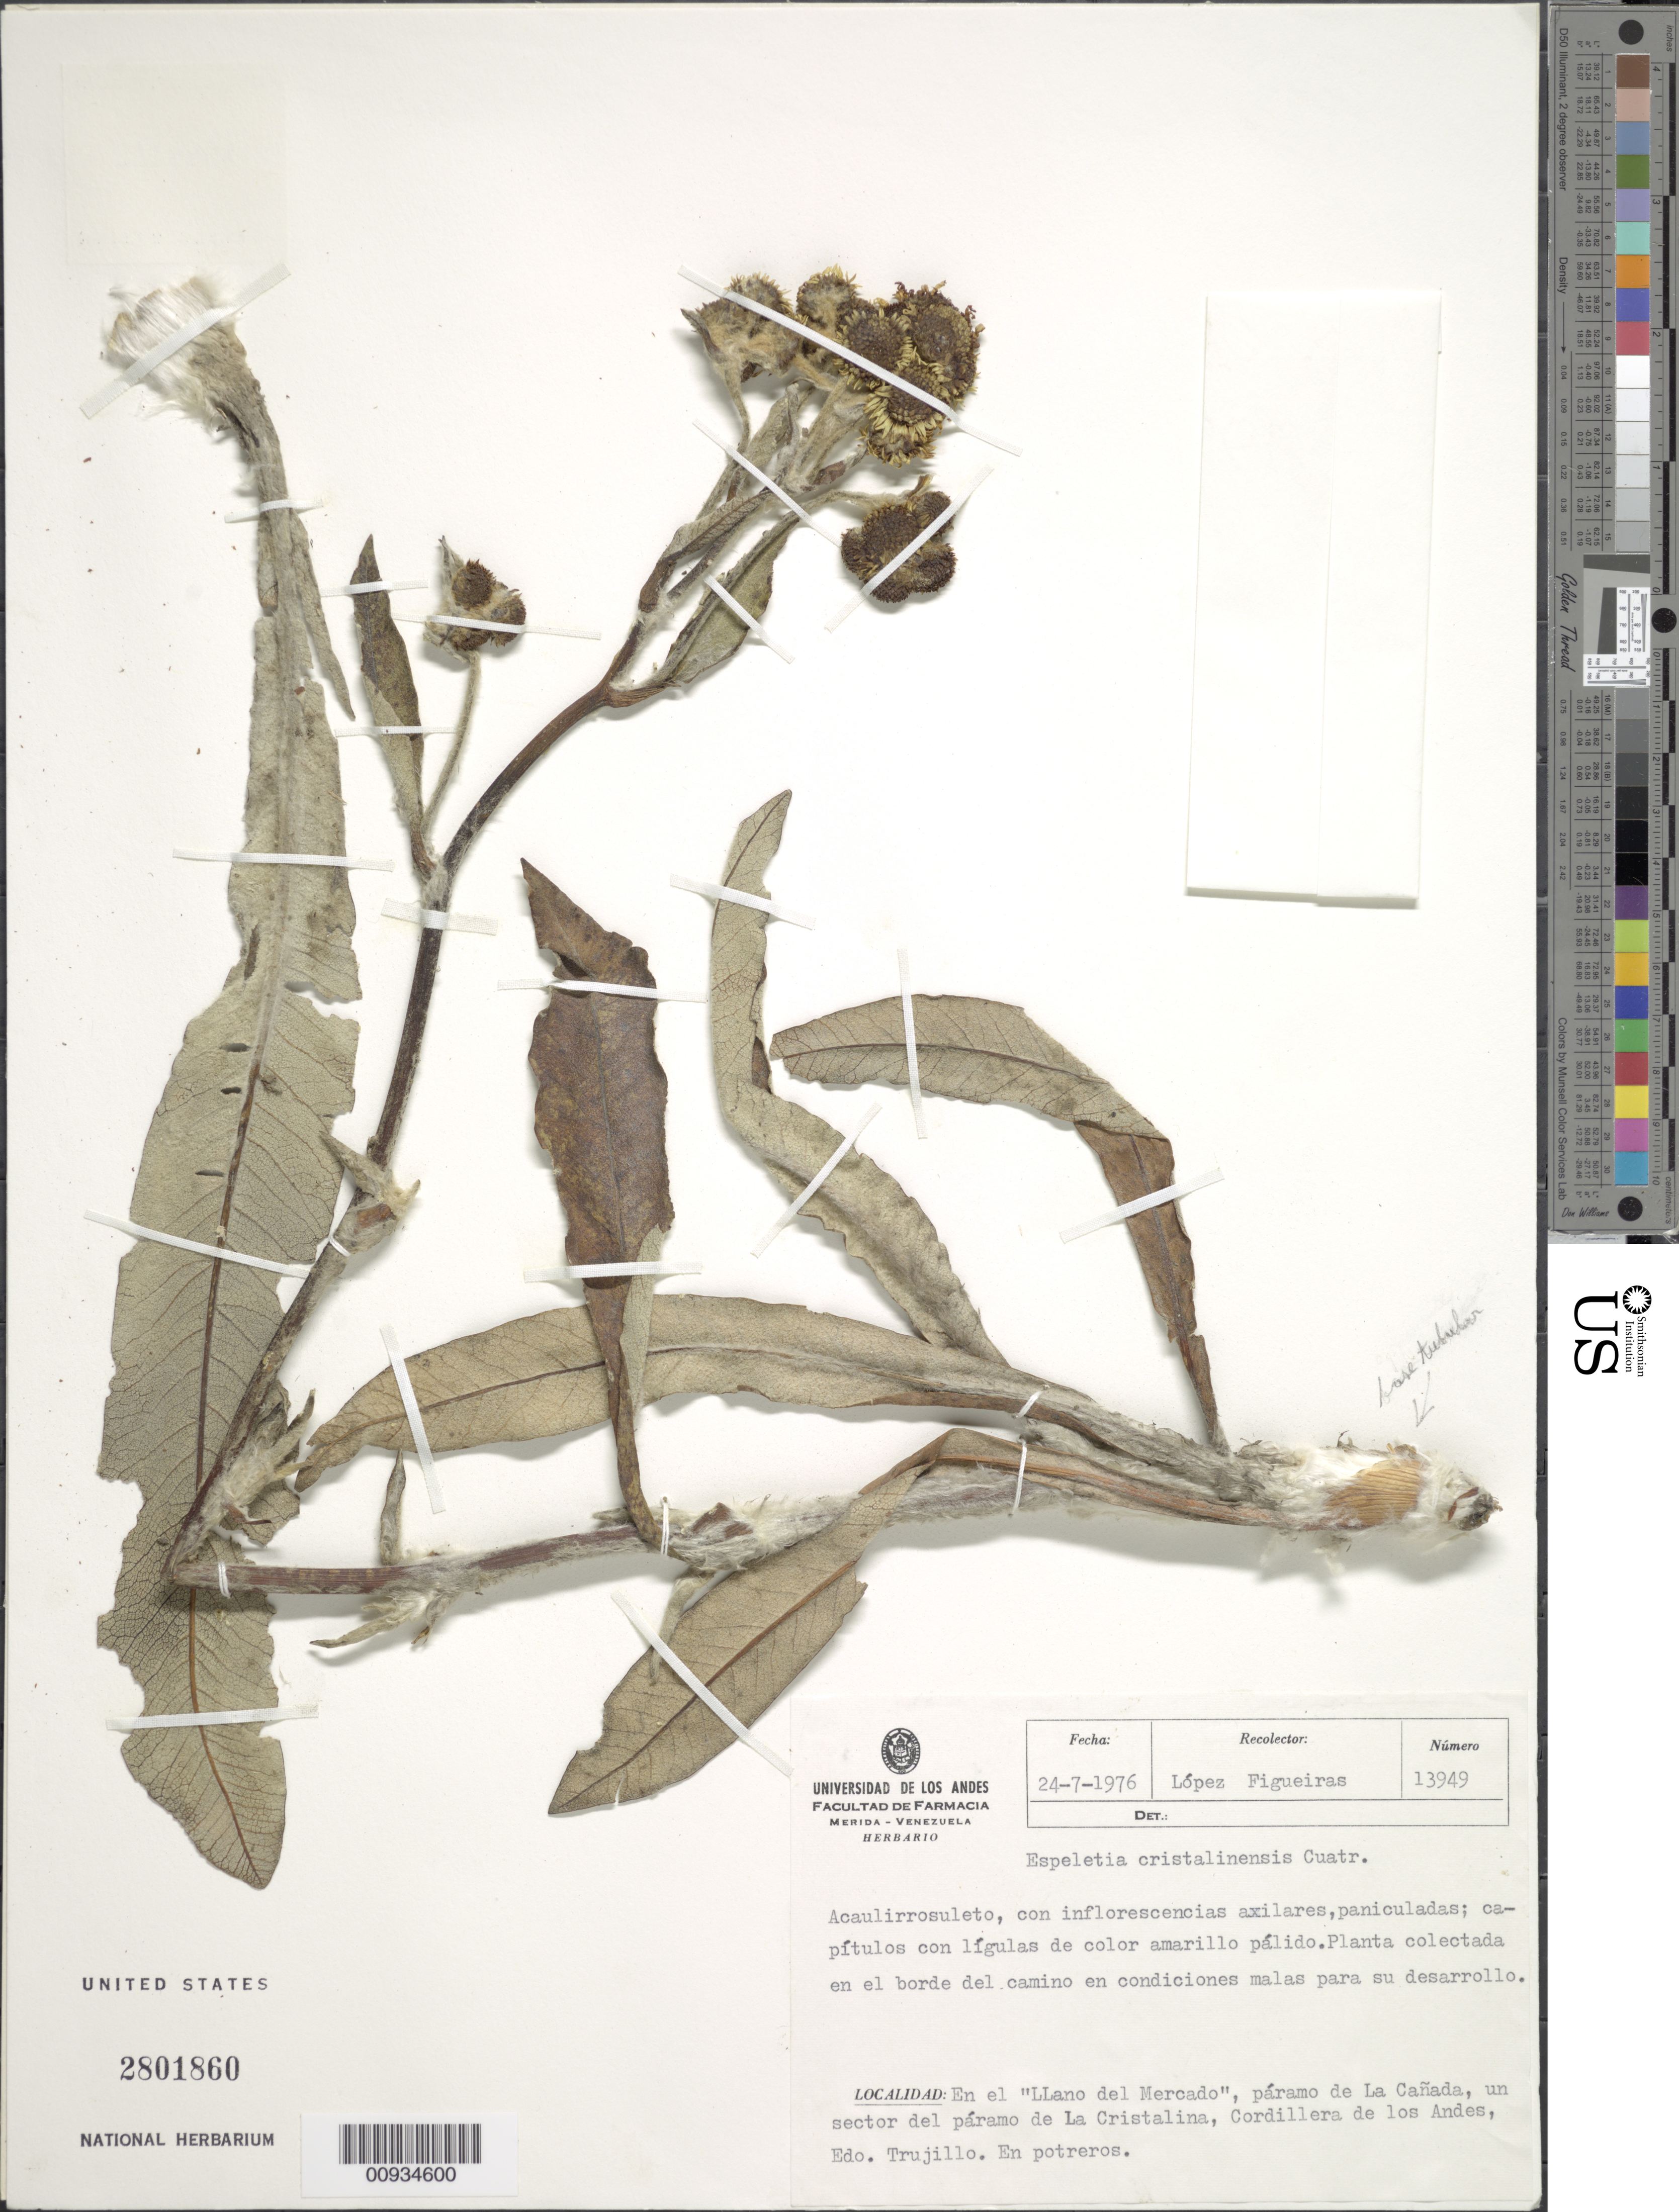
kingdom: Plantae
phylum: Tracheophyta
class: Magnoliopsida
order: Asterales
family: Asteraceae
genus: Espeletiopsis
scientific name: Espeletiopsis cristalinensis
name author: (Cuatrec.) Cuatrec.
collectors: M. López Figueiras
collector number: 13949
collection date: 1976-07-24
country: Venezuela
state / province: Trujillo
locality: En el "Llano del Mercado", paramo de La Cañada, un sector del paramo de La Cristalina, Cordillera de los Andes, Edo. Trujillo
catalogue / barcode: US 2801860